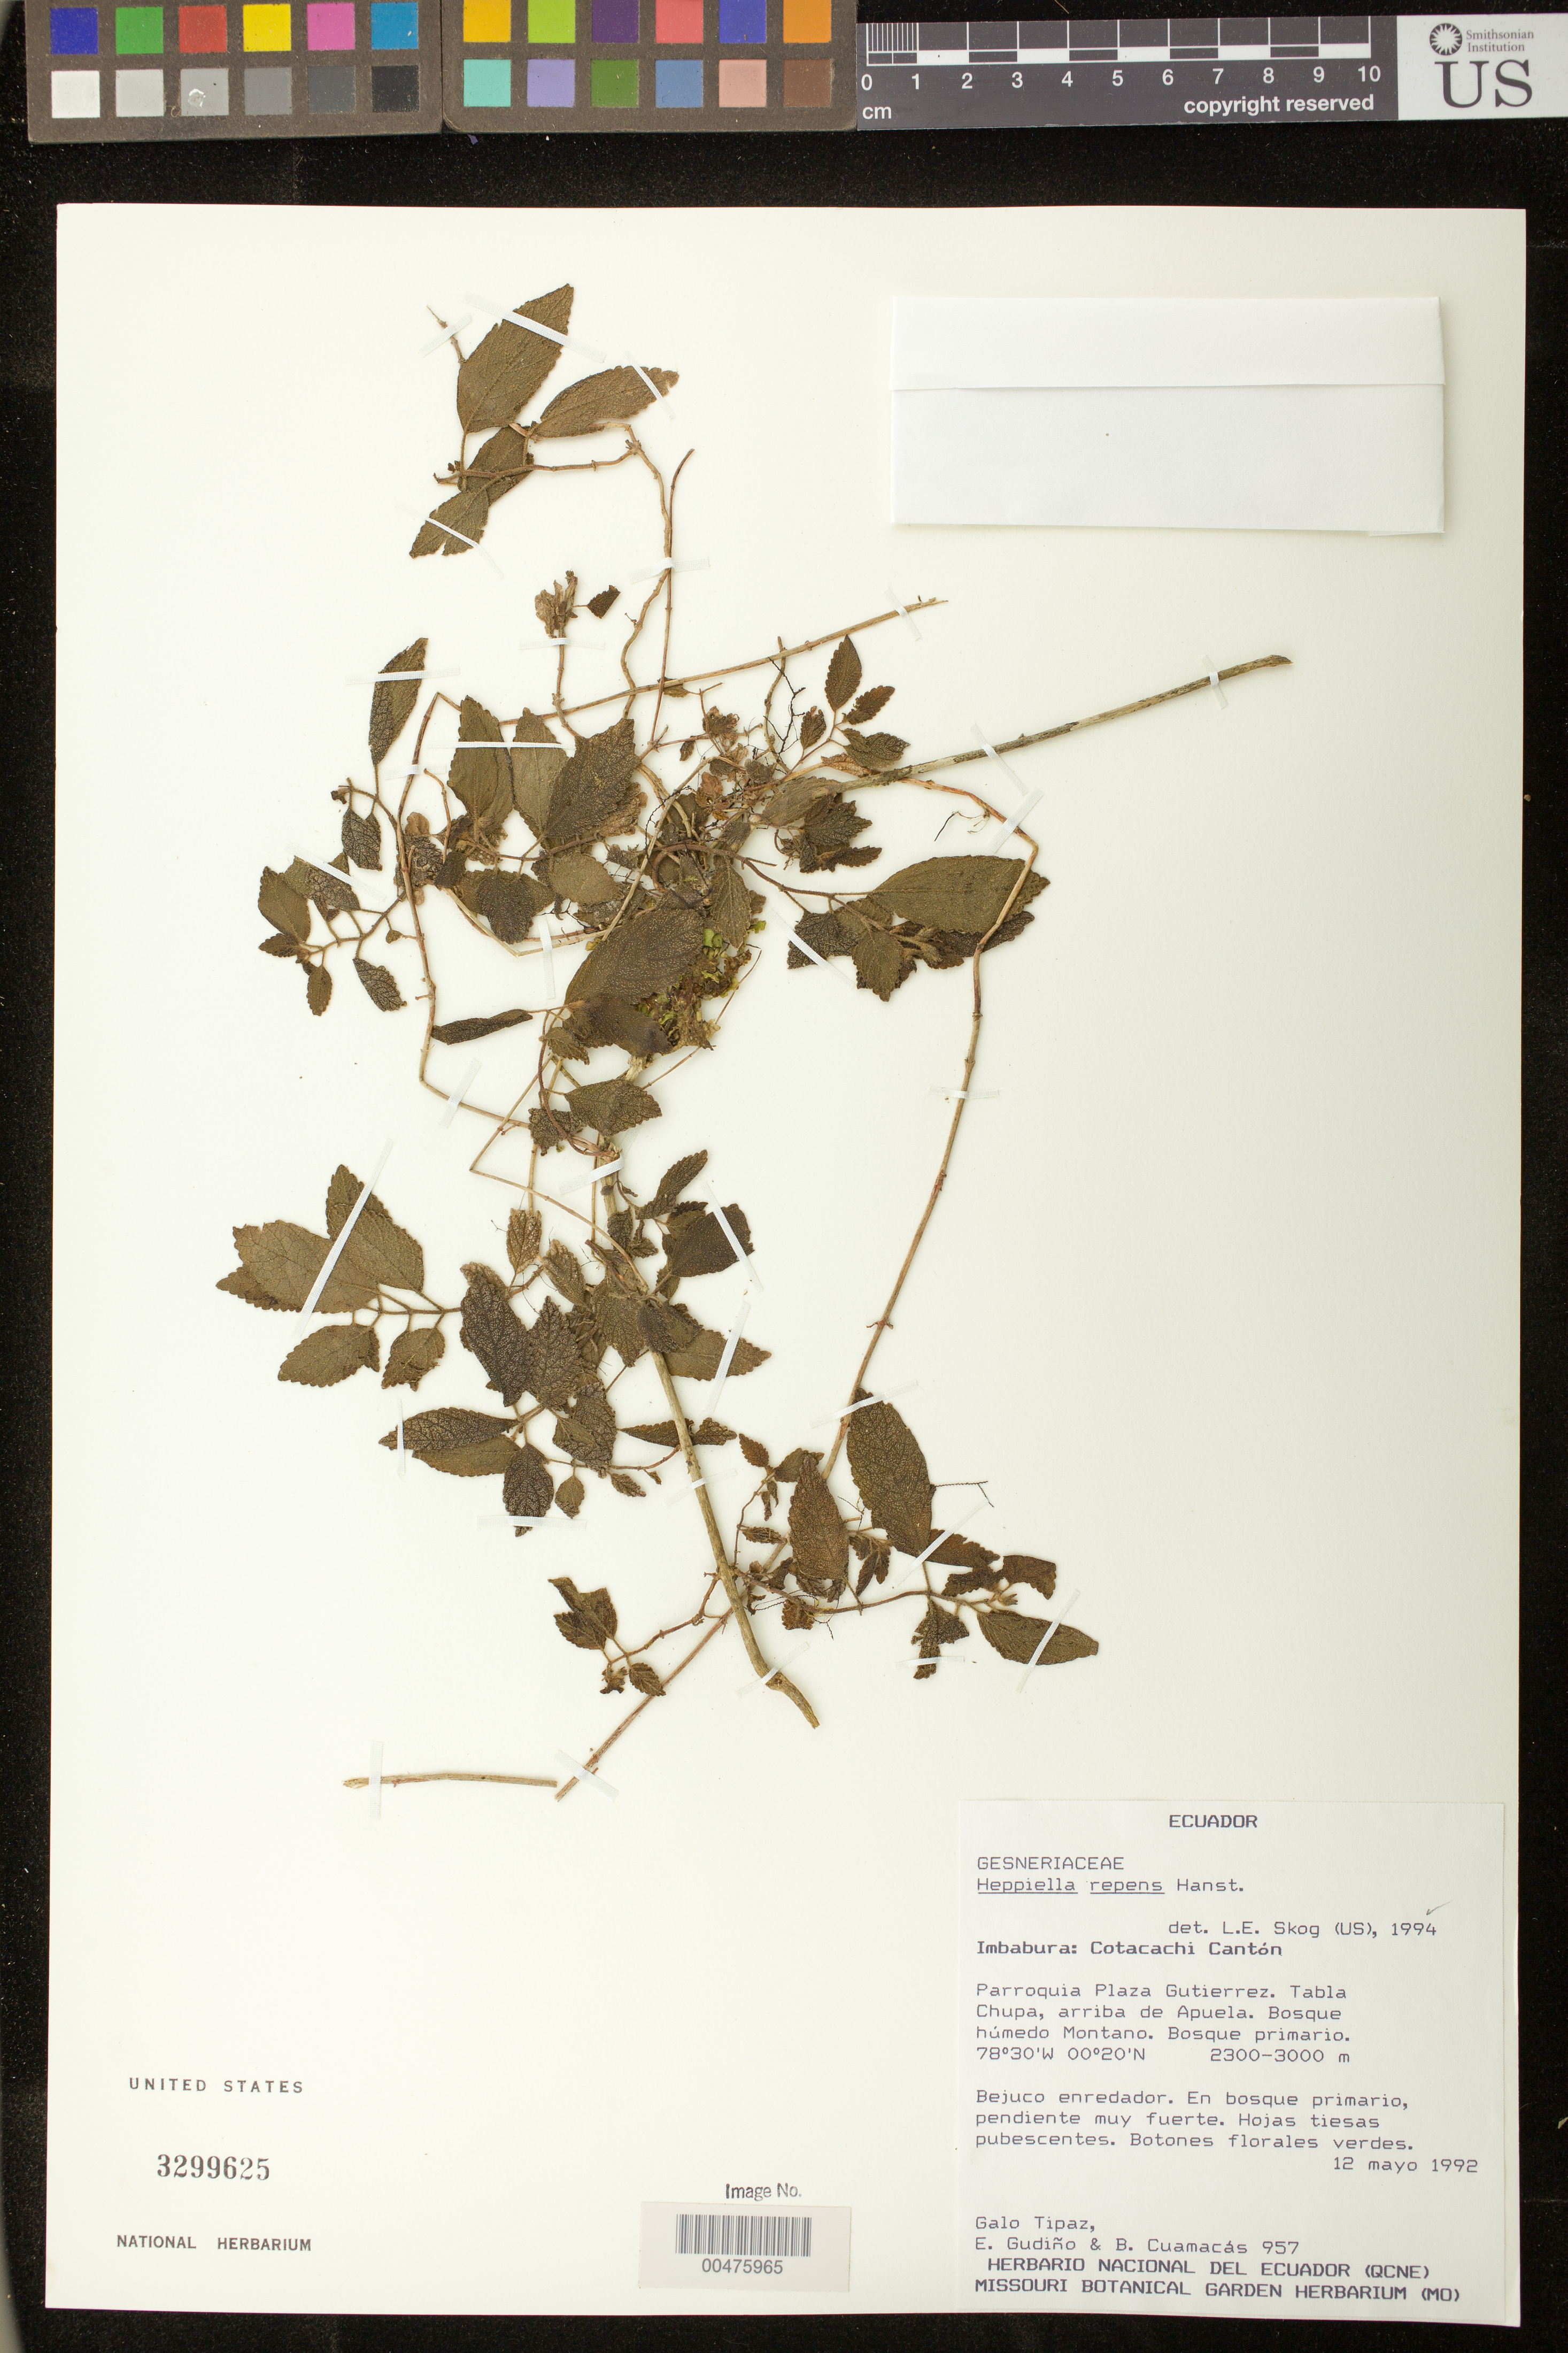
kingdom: Plantae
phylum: Tracheophyta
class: Magnoliopsida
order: Lamiales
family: Gesneriaceae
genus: Heppiella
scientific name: Heppiella repens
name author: Hanst.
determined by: Skog, Laurence E.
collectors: G. Tipaz, E. Gudiño & B. Cuamacas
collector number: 957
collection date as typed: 12 May 1992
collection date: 1992-05-12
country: Ecuador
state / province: Imbabura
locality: Cotacachi Cantón; Parroquia Plaza Gutierrez, Tabla Chupa, arriba de Apuela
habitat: Bosque húmedo montano; en bosque primario, pendiente muy fuerte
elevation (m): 2300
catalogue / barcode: US 3299625